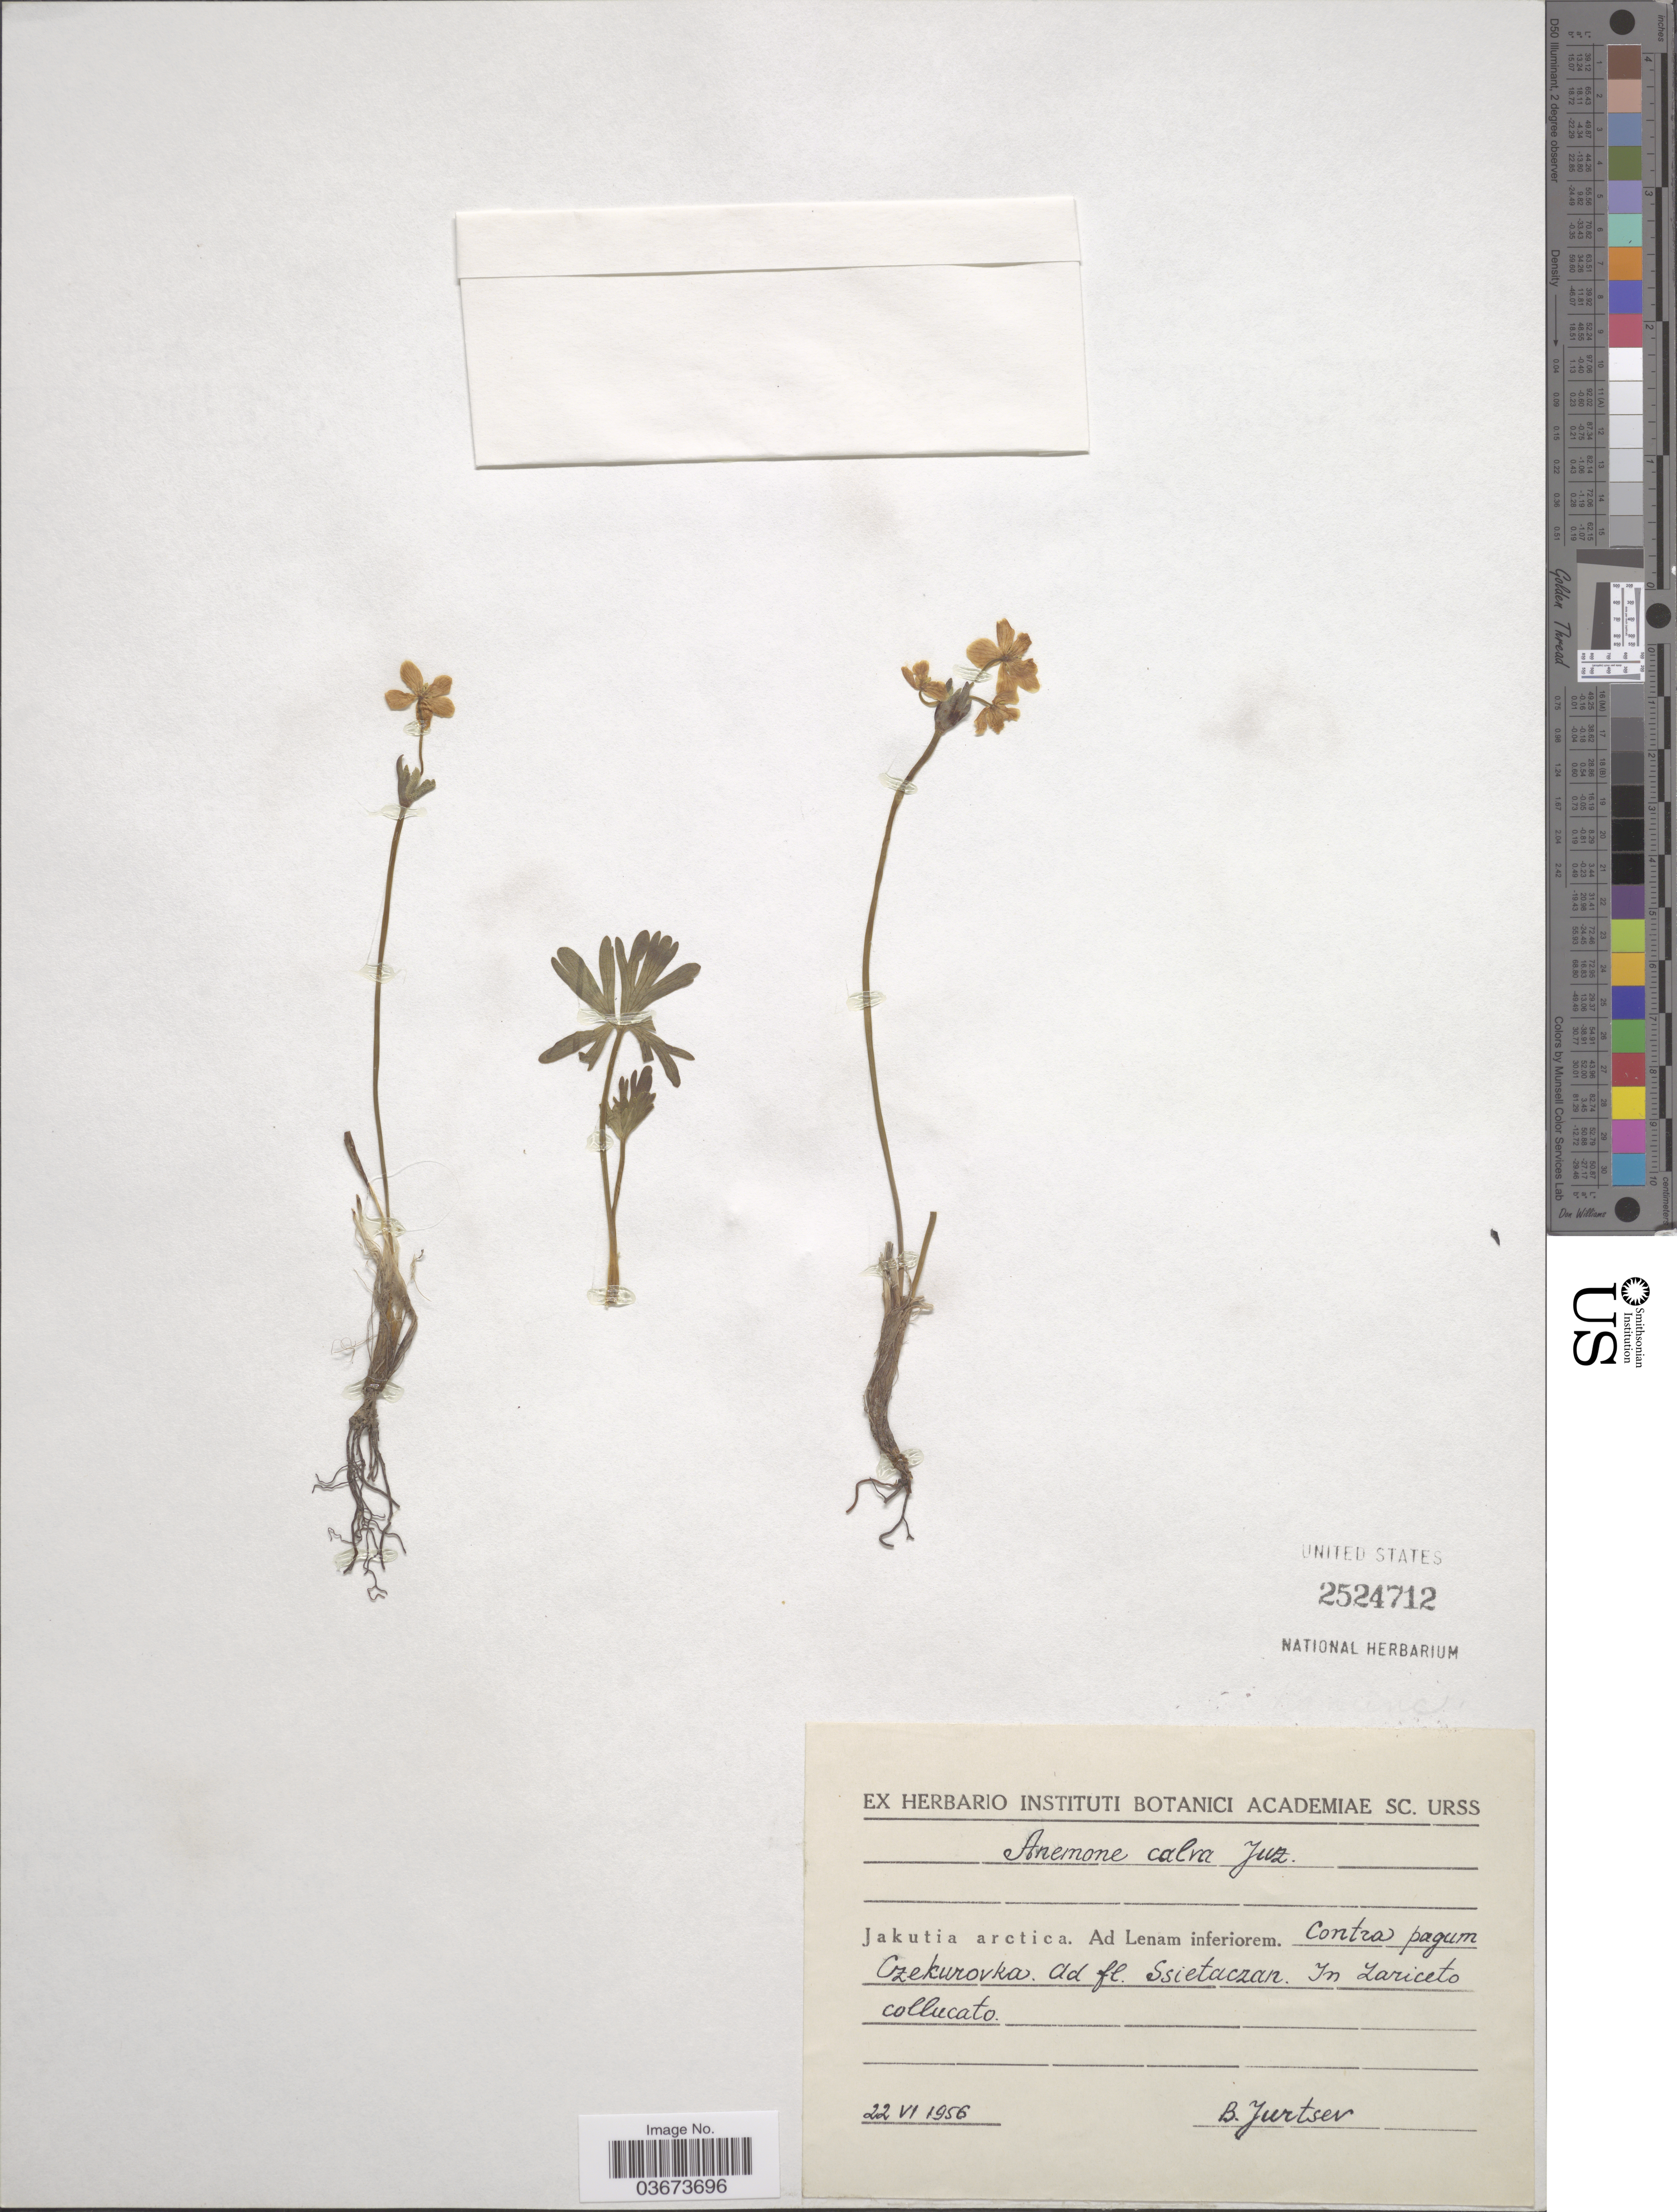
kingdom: Plantae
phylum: Tracheophyta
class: Magnoliopsida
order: Ranunculales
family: Ranunculaceae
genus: Anemone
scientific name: Anemone calva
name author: Juz.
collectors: B. Jurtsev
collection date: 1956-06-22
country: Russian Federation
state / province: Sakha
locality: Jakutia arctica. Ad Lenam inferiorem. Contra pagum Czekurovka. ad fl. Ssietaczan. In Lariceto collucato.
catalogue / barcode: US 2524712